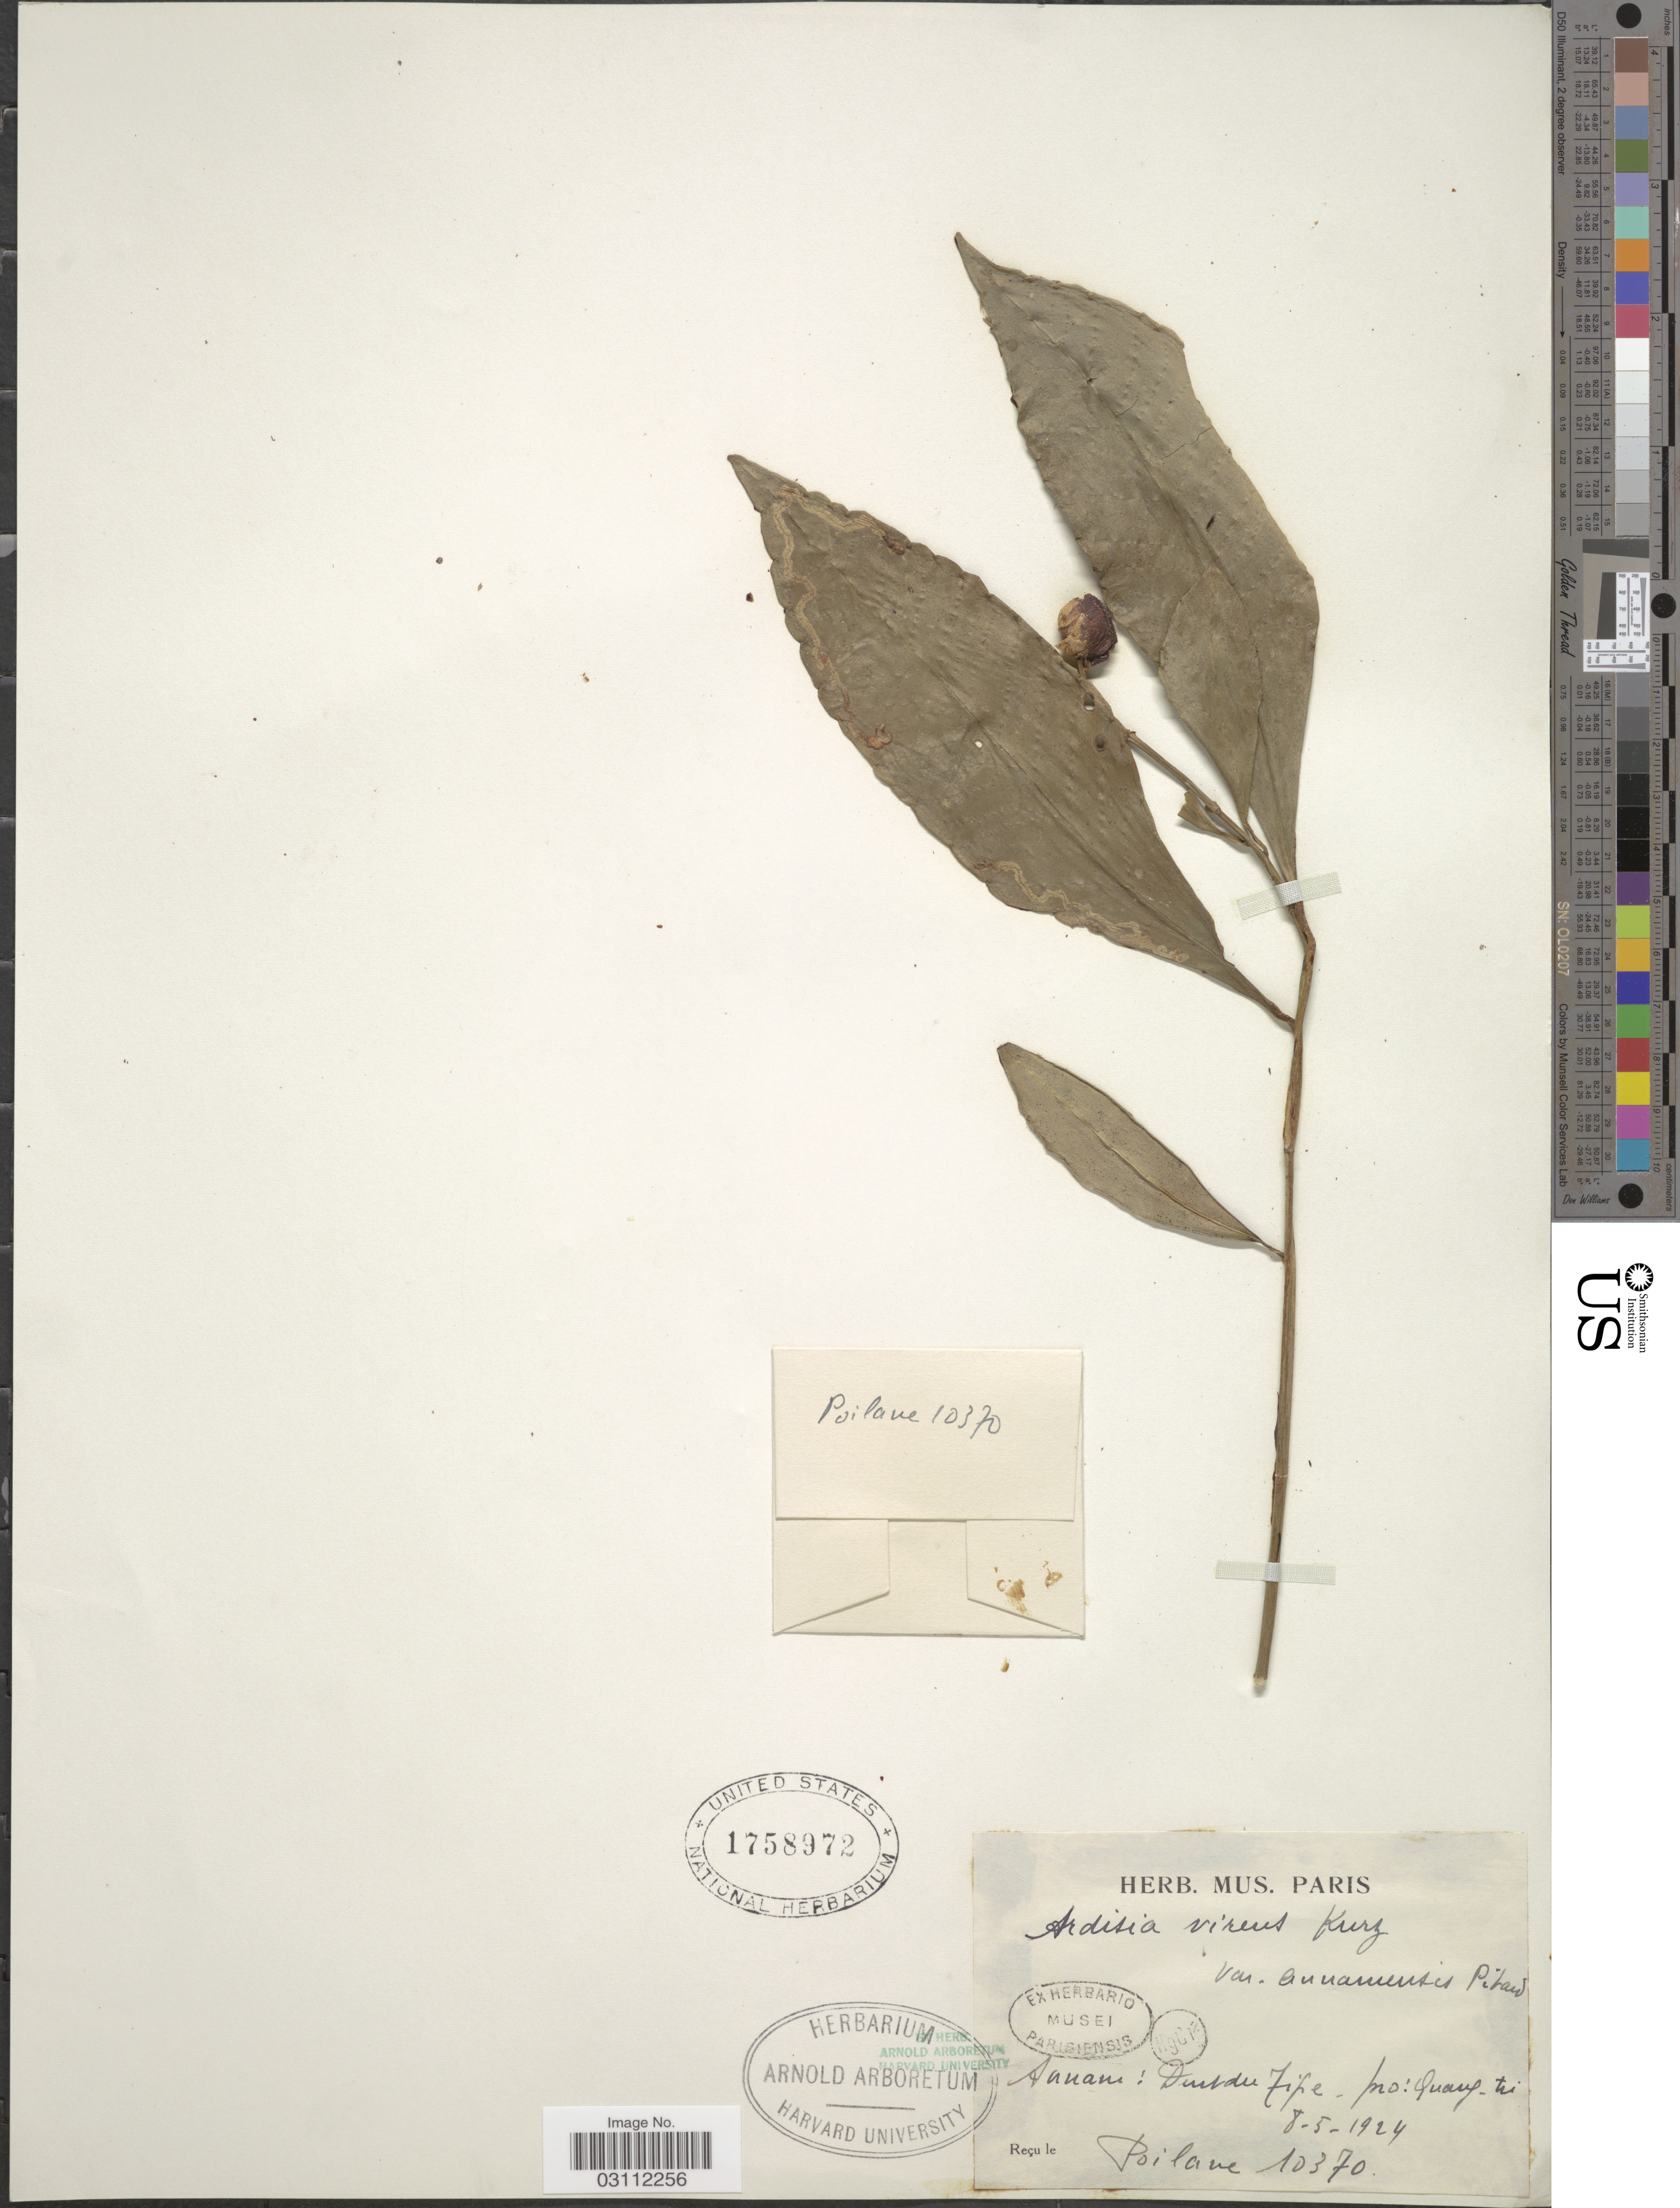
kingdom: Plantae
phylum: Tracheophyta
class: Magnoliopsida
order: Ericales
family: Primulaceae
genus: Ardisia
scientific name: Ardisia virens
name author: Kurz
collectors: -. Poilane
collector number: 10370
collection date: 1924-05-08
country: Vietnam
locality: Annam: Dust du Fipe - mo: Quang-tri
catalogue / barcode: US 1758972